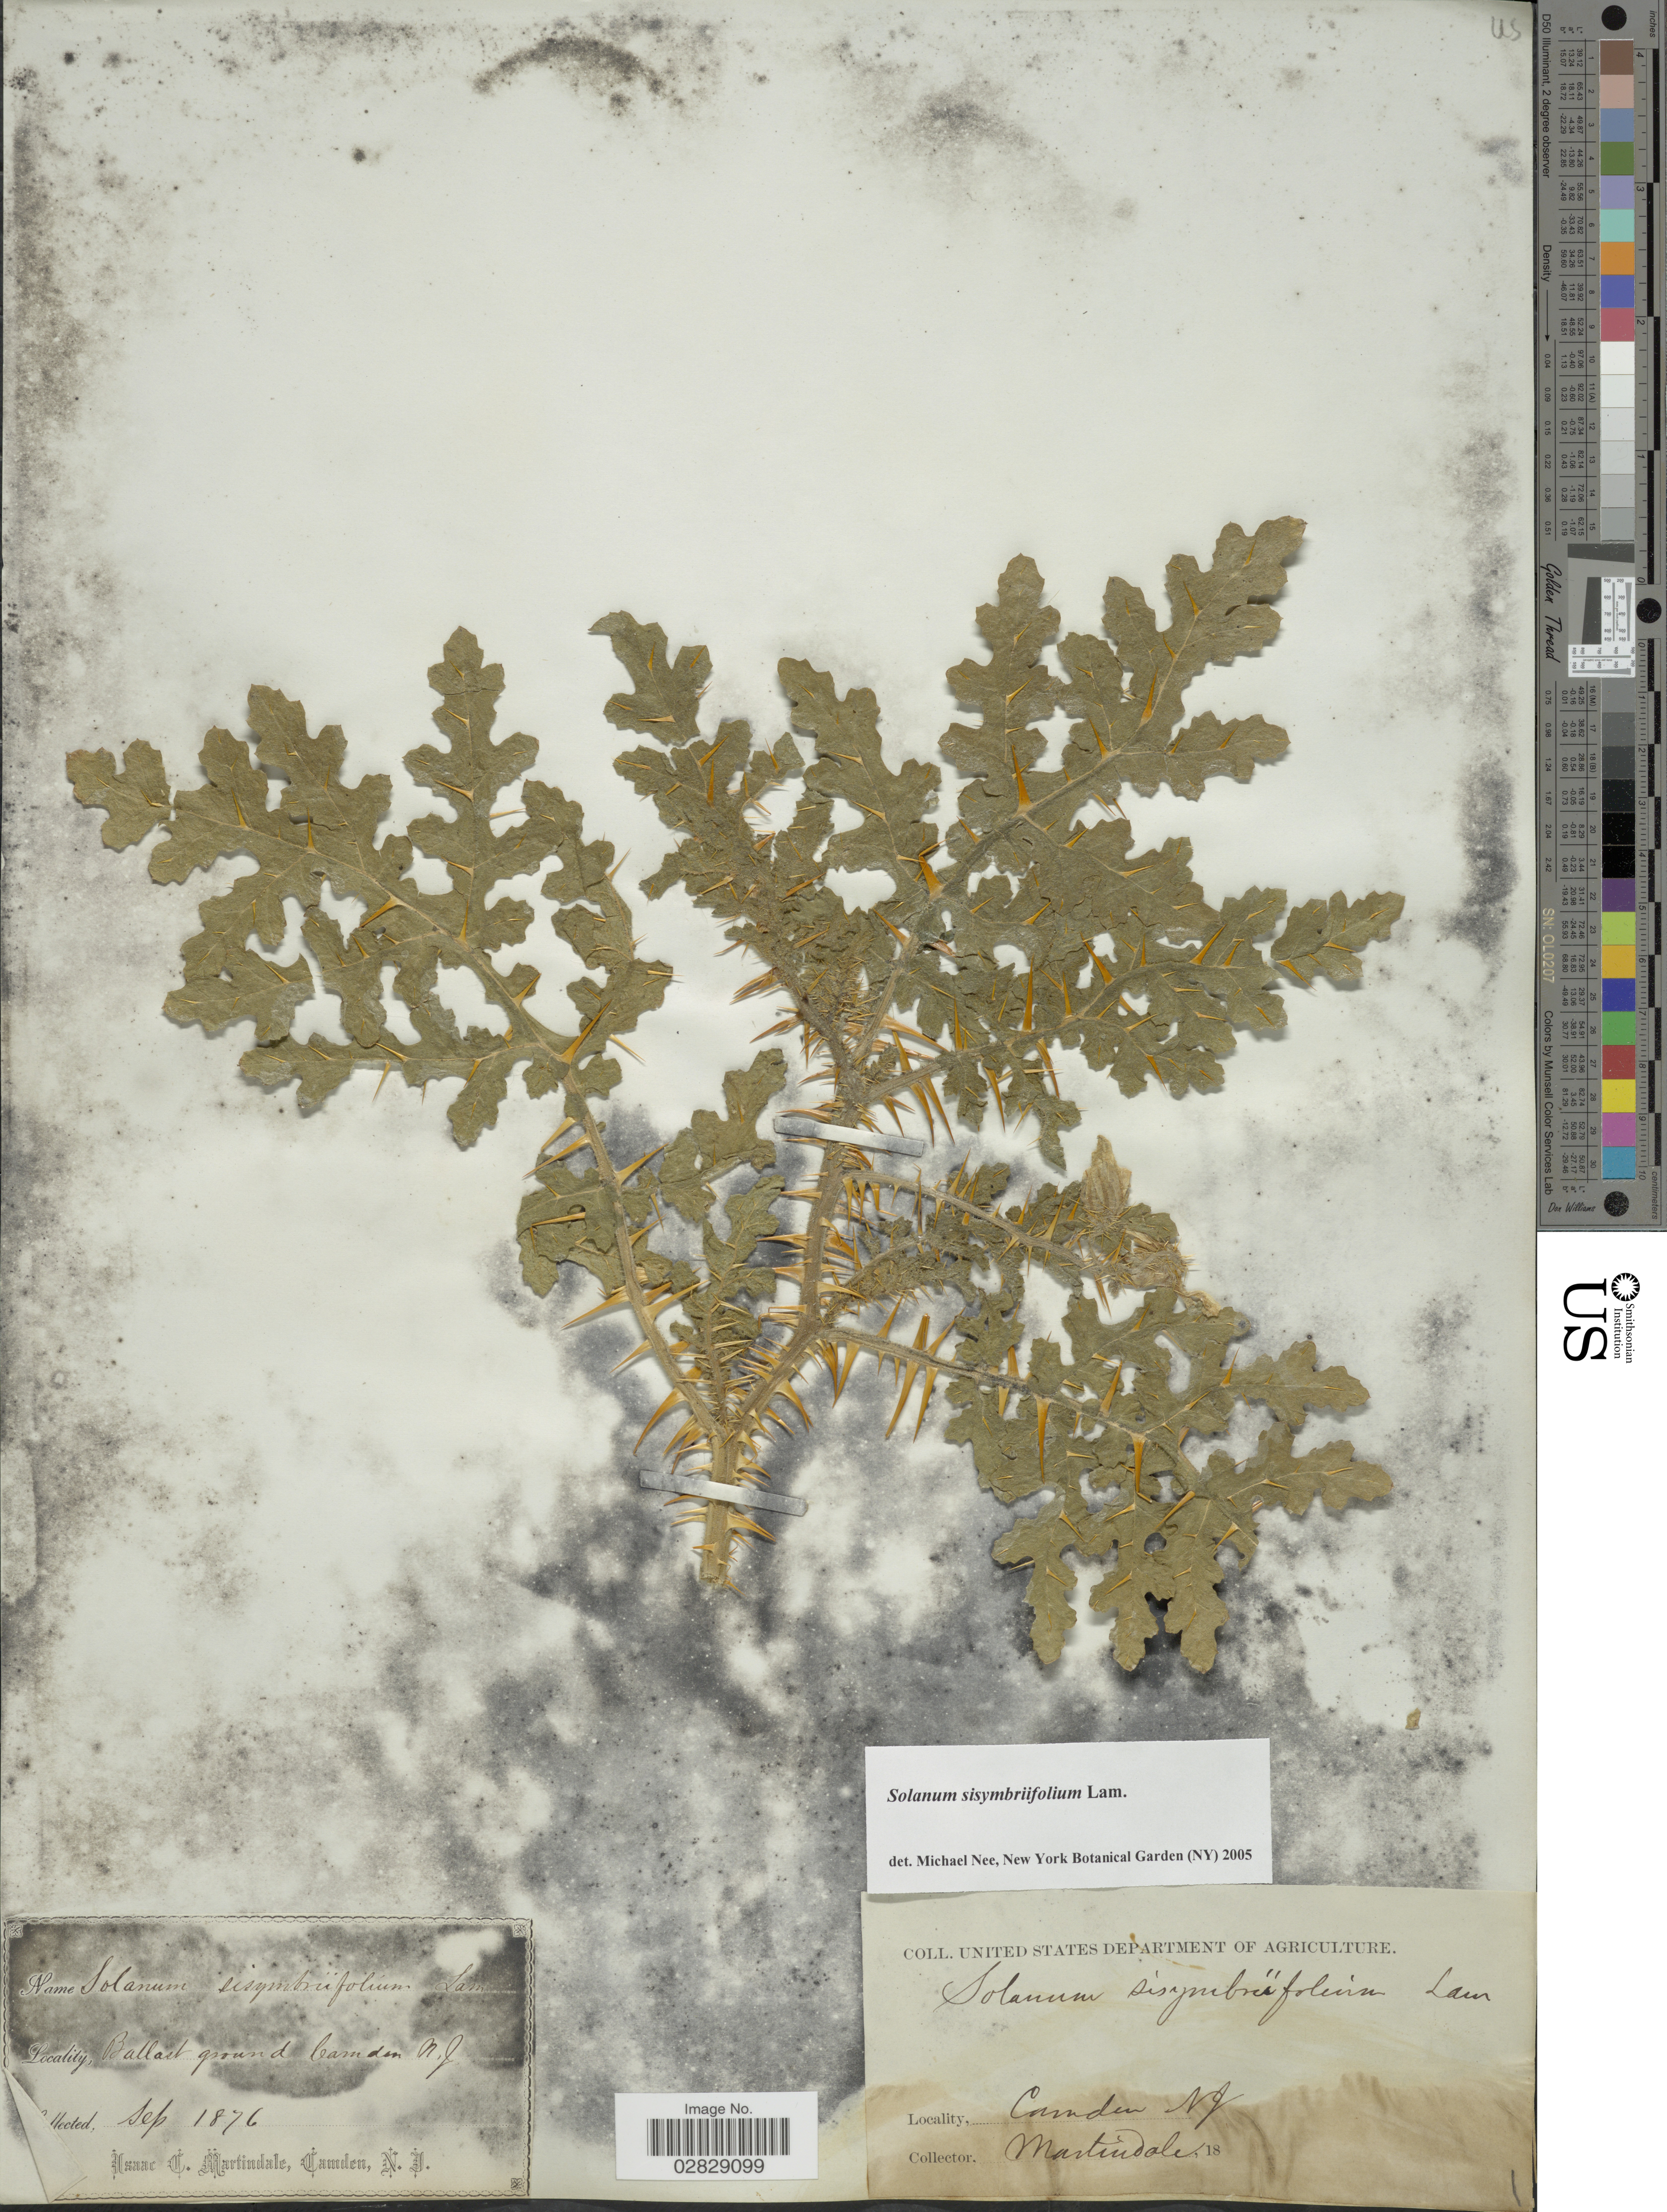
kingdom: Plantae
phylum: Tracheophyta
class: Magnoliopsida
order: Solanales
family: Solanaceae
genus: Solanum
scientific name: Solanum sisymbrifolium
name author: Lam.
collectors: I. C. Martindale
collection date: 1876-09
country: United States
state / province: New Jersey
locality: Ballast ground Camden.